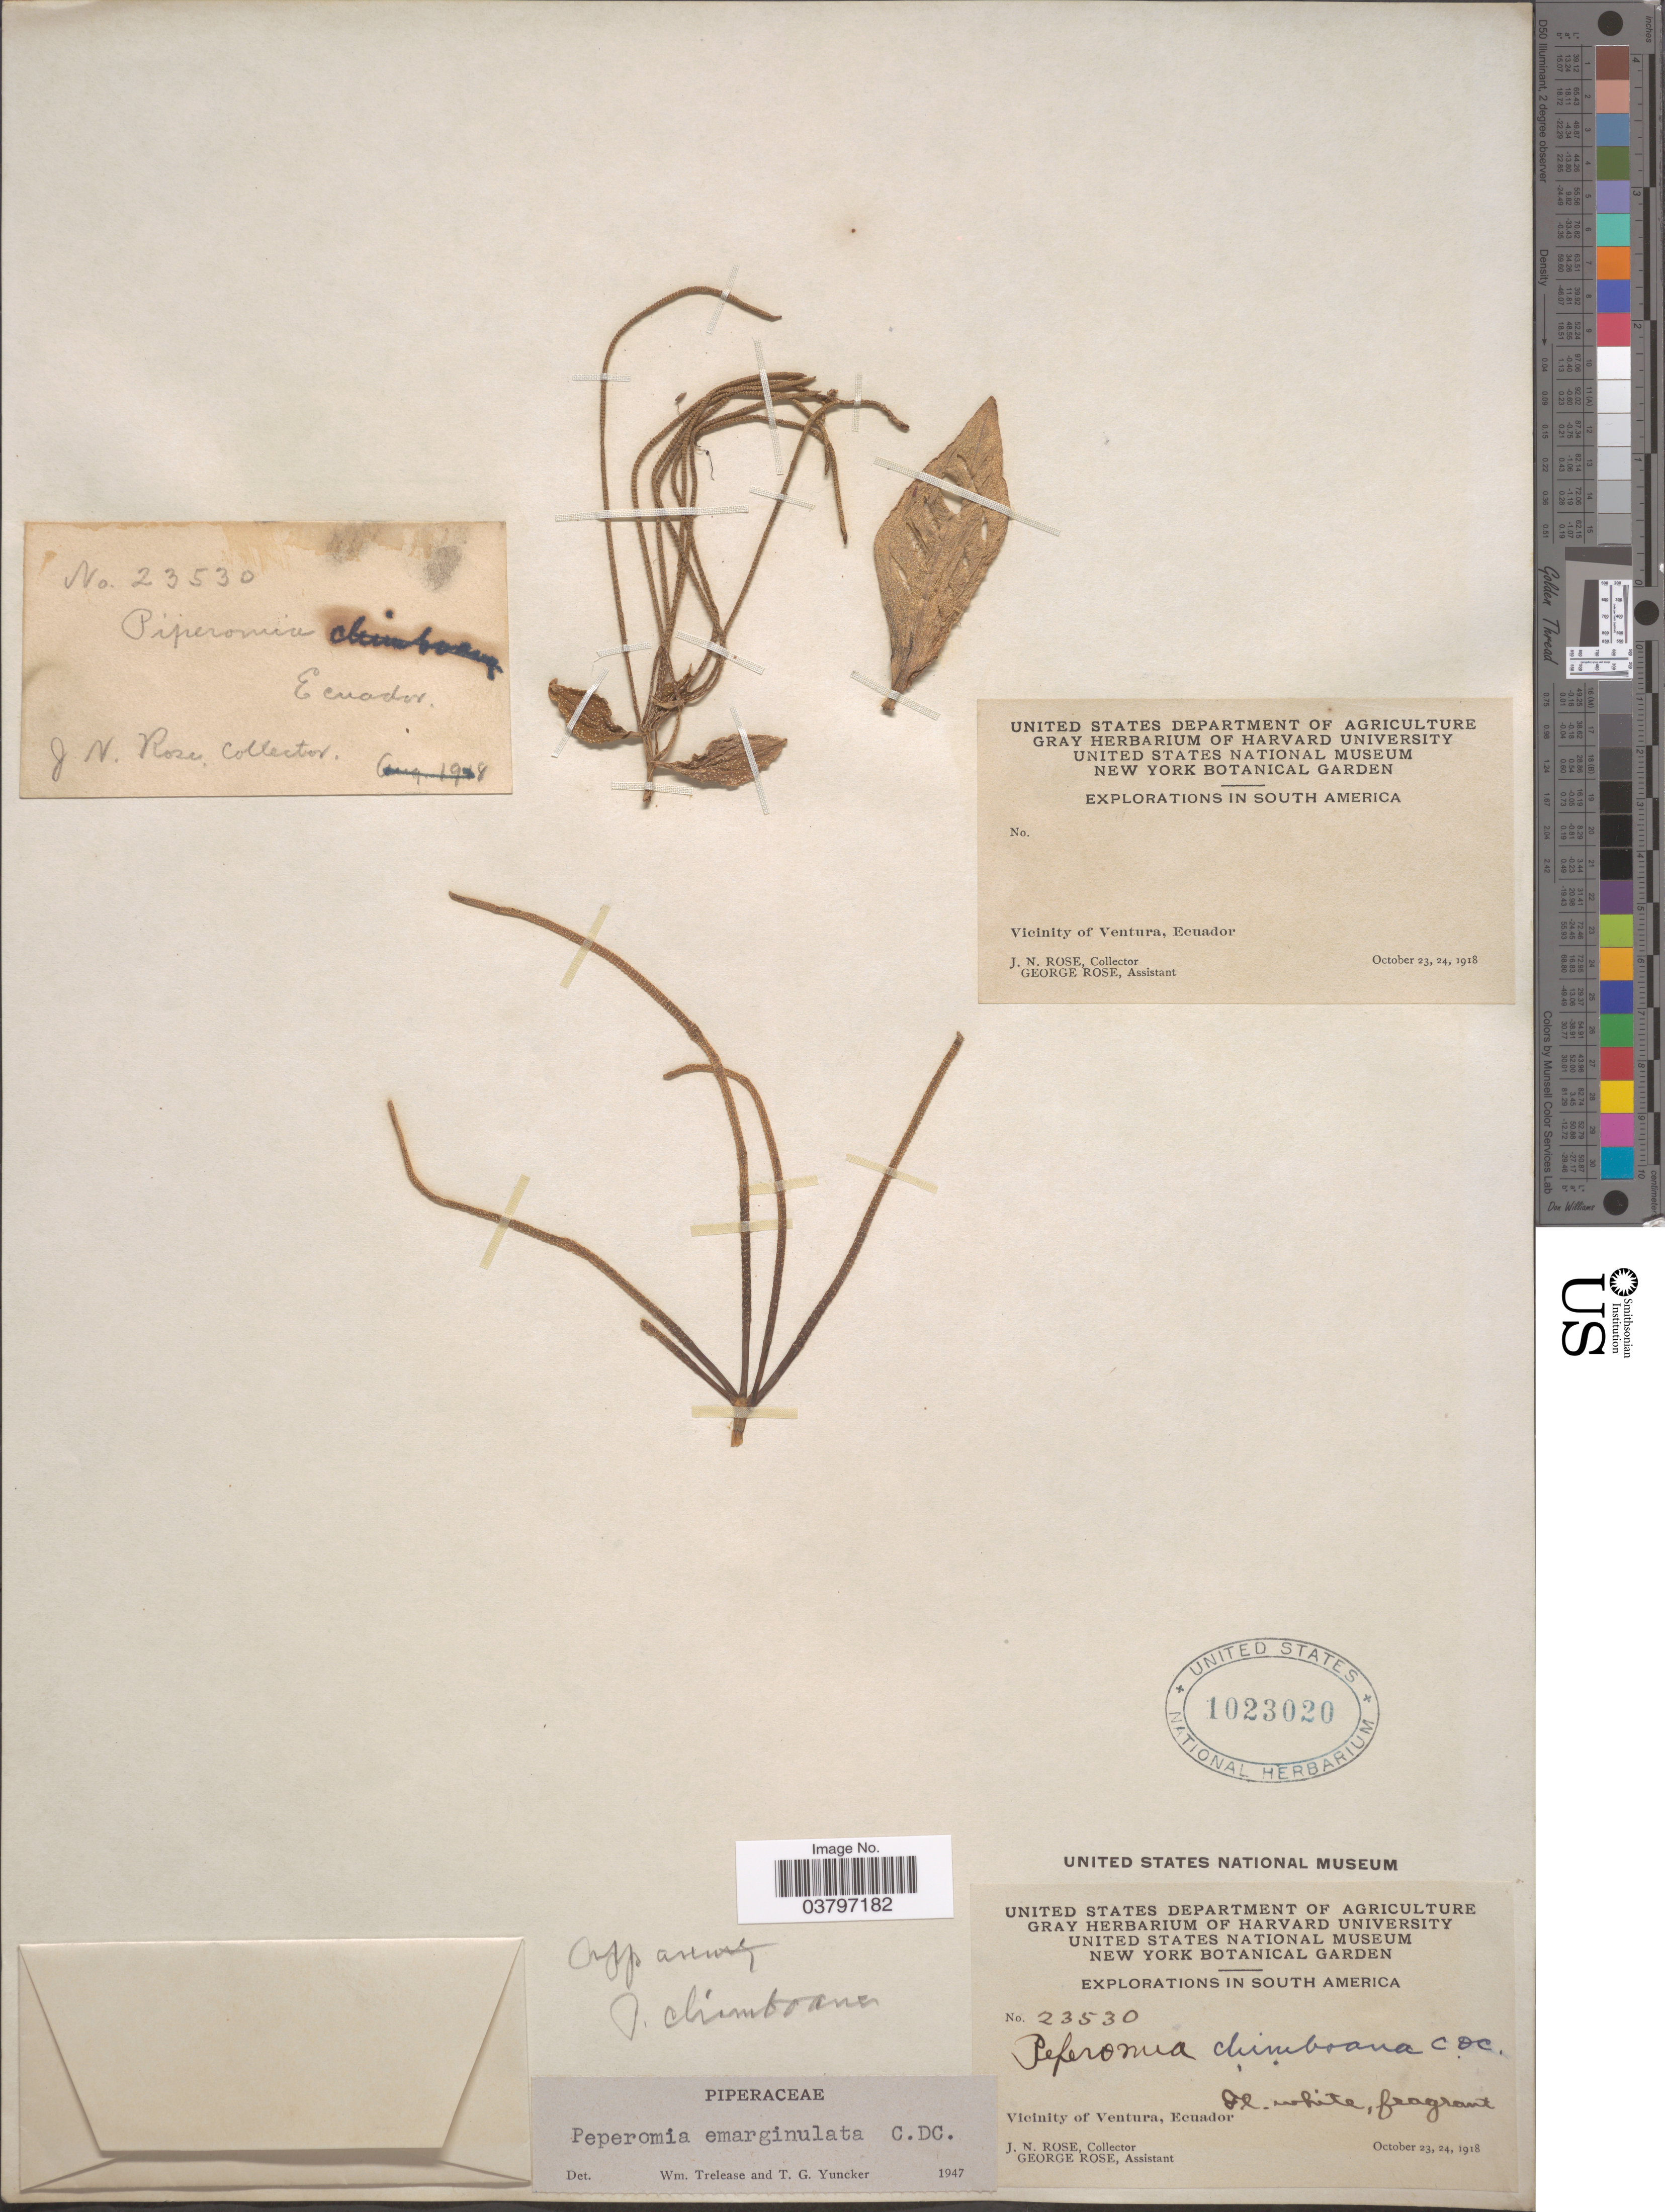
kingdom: Plantae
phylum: Tracheophyta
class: Magnoliopsida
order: Piperales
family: Piperaceae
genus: Peperomia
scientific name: Peperomia chimboana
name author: C. DC.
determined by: Jiménez, José Estaban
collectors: J. N. Rose & G. Rose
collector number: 23530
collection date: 1918-10-23/1918-10-24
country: Ecuador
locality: Vicinity of Ventura.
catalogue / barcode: US 1023020